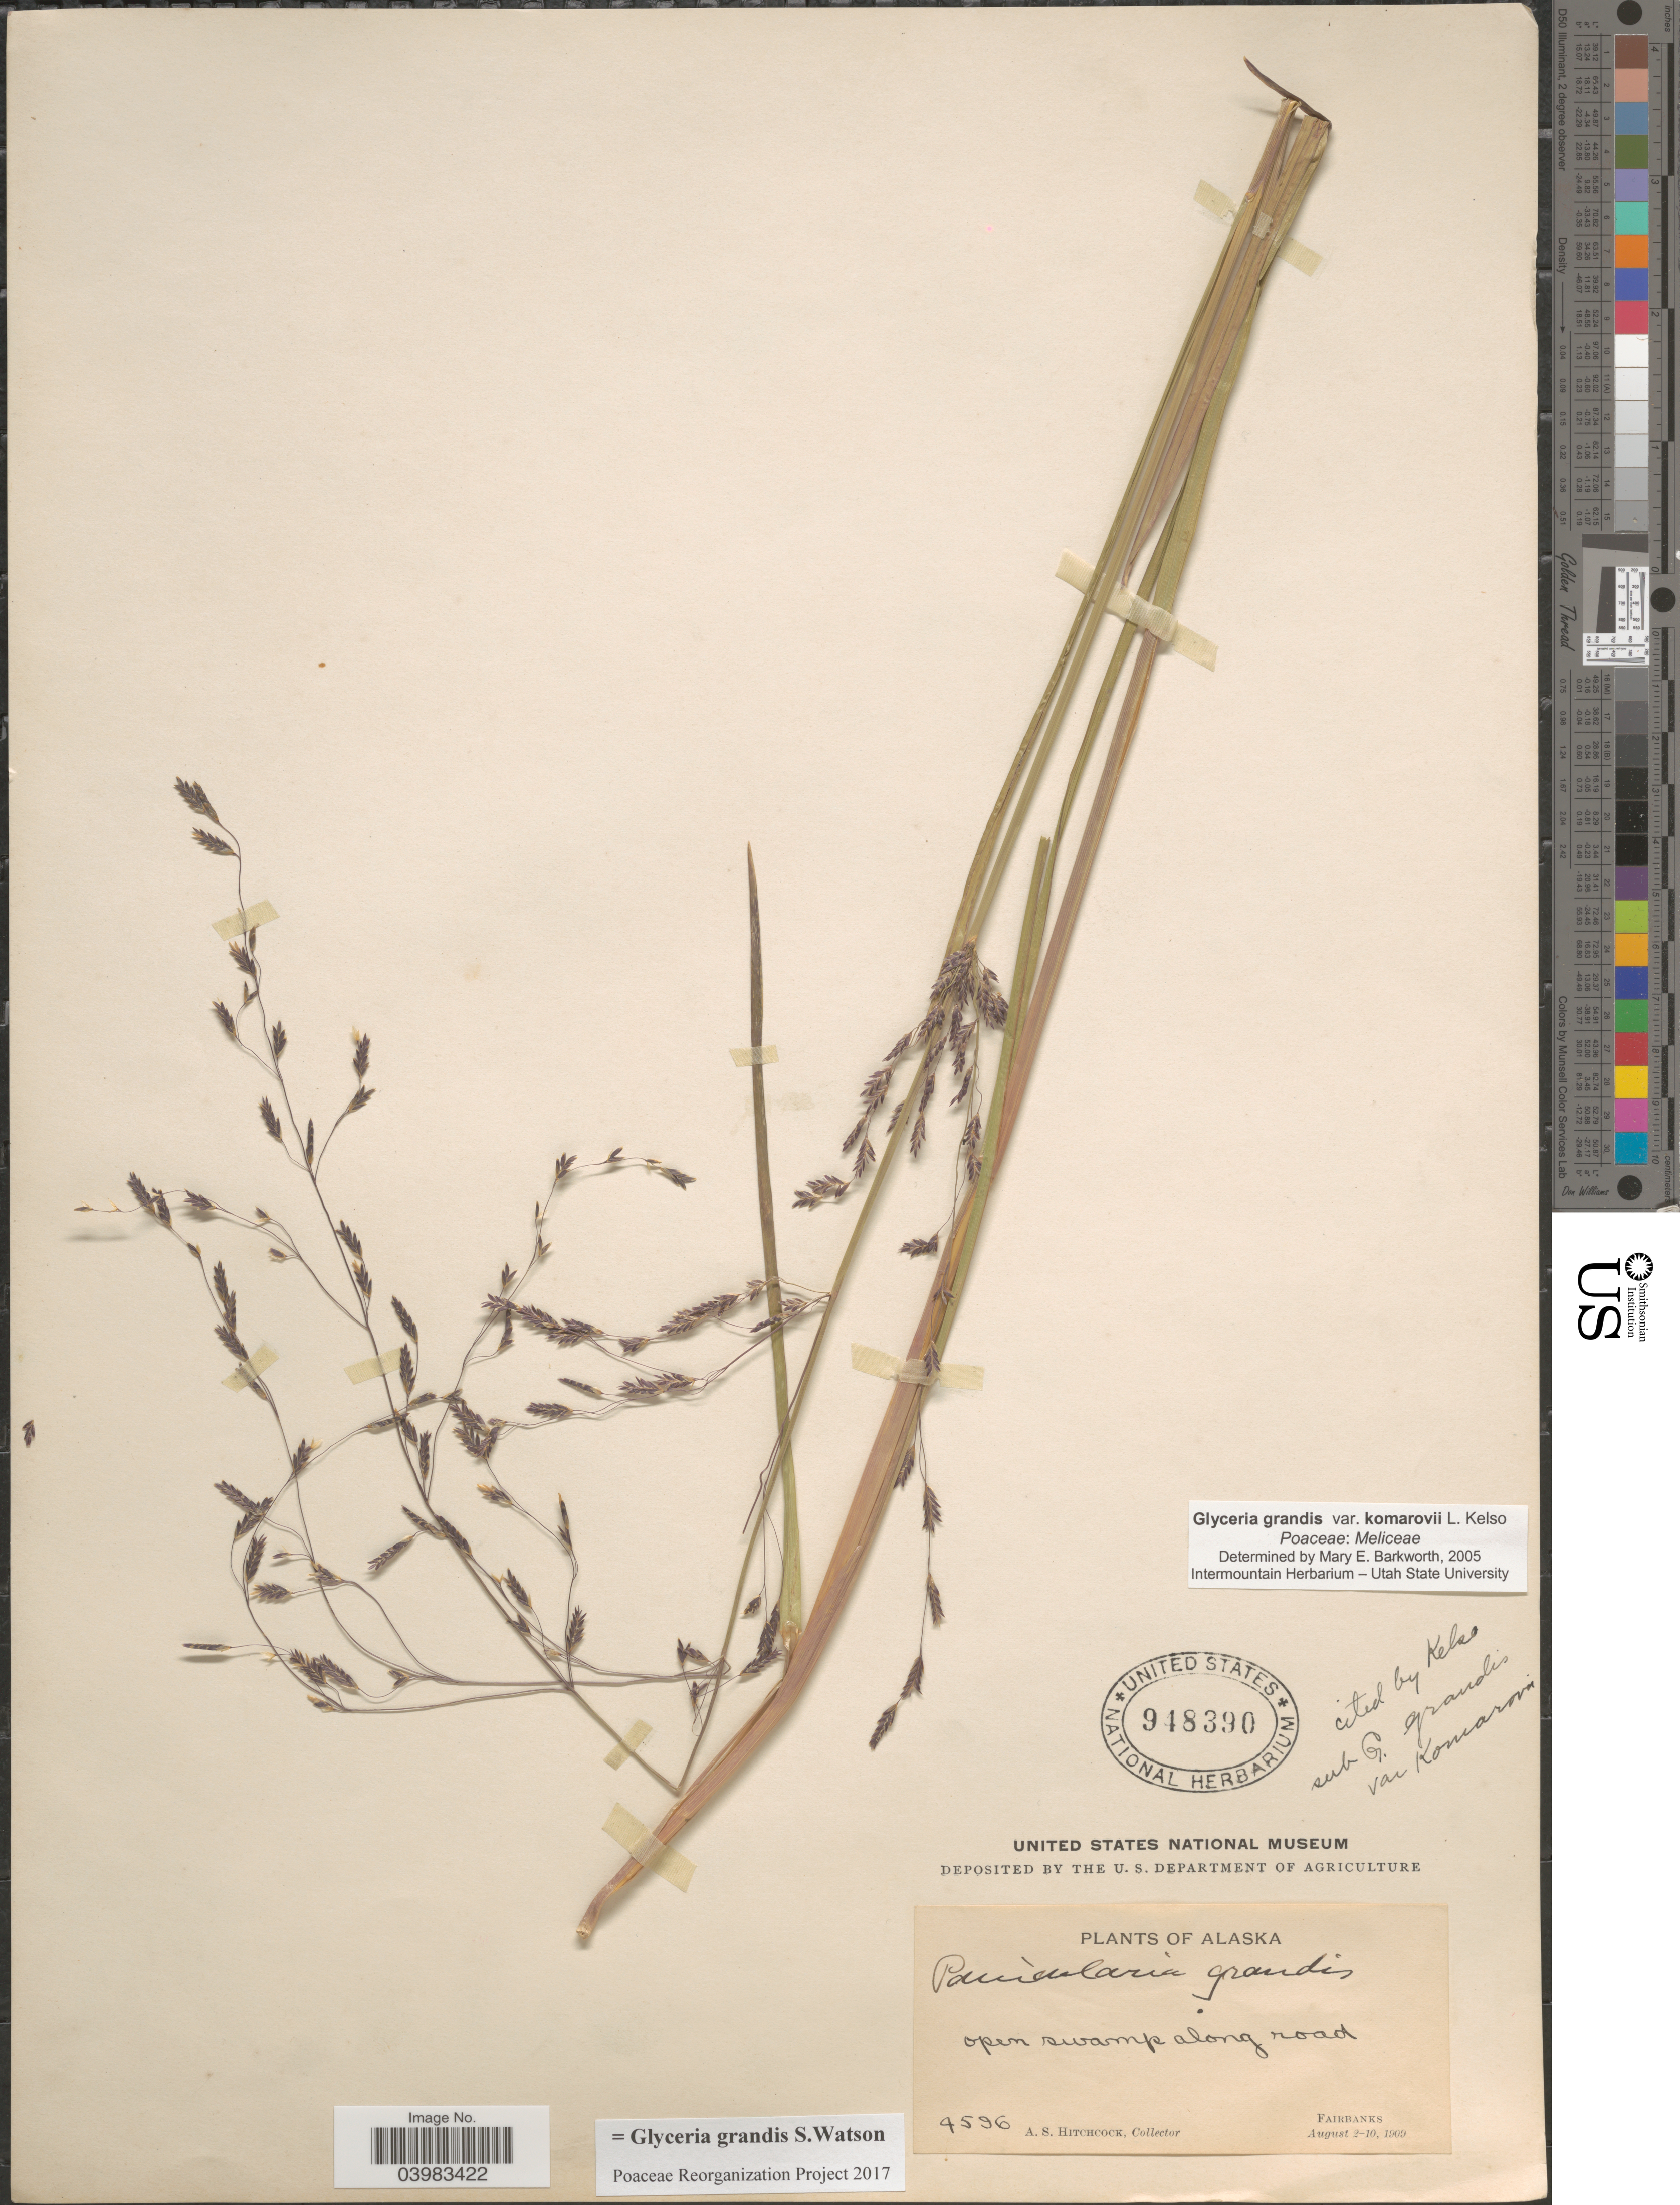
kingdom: Plantae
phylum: Tracheophyta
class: Liliopsida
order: Poales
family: Poaceae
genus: Glyceria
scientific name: Glyceria grandis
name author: S. Watson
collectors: A. S. Hitchcock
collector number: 4596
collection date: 1909-08-02/1909-08-10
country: United States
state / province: Alaska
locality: Along road. Fairbanks.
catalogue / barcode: US 948390